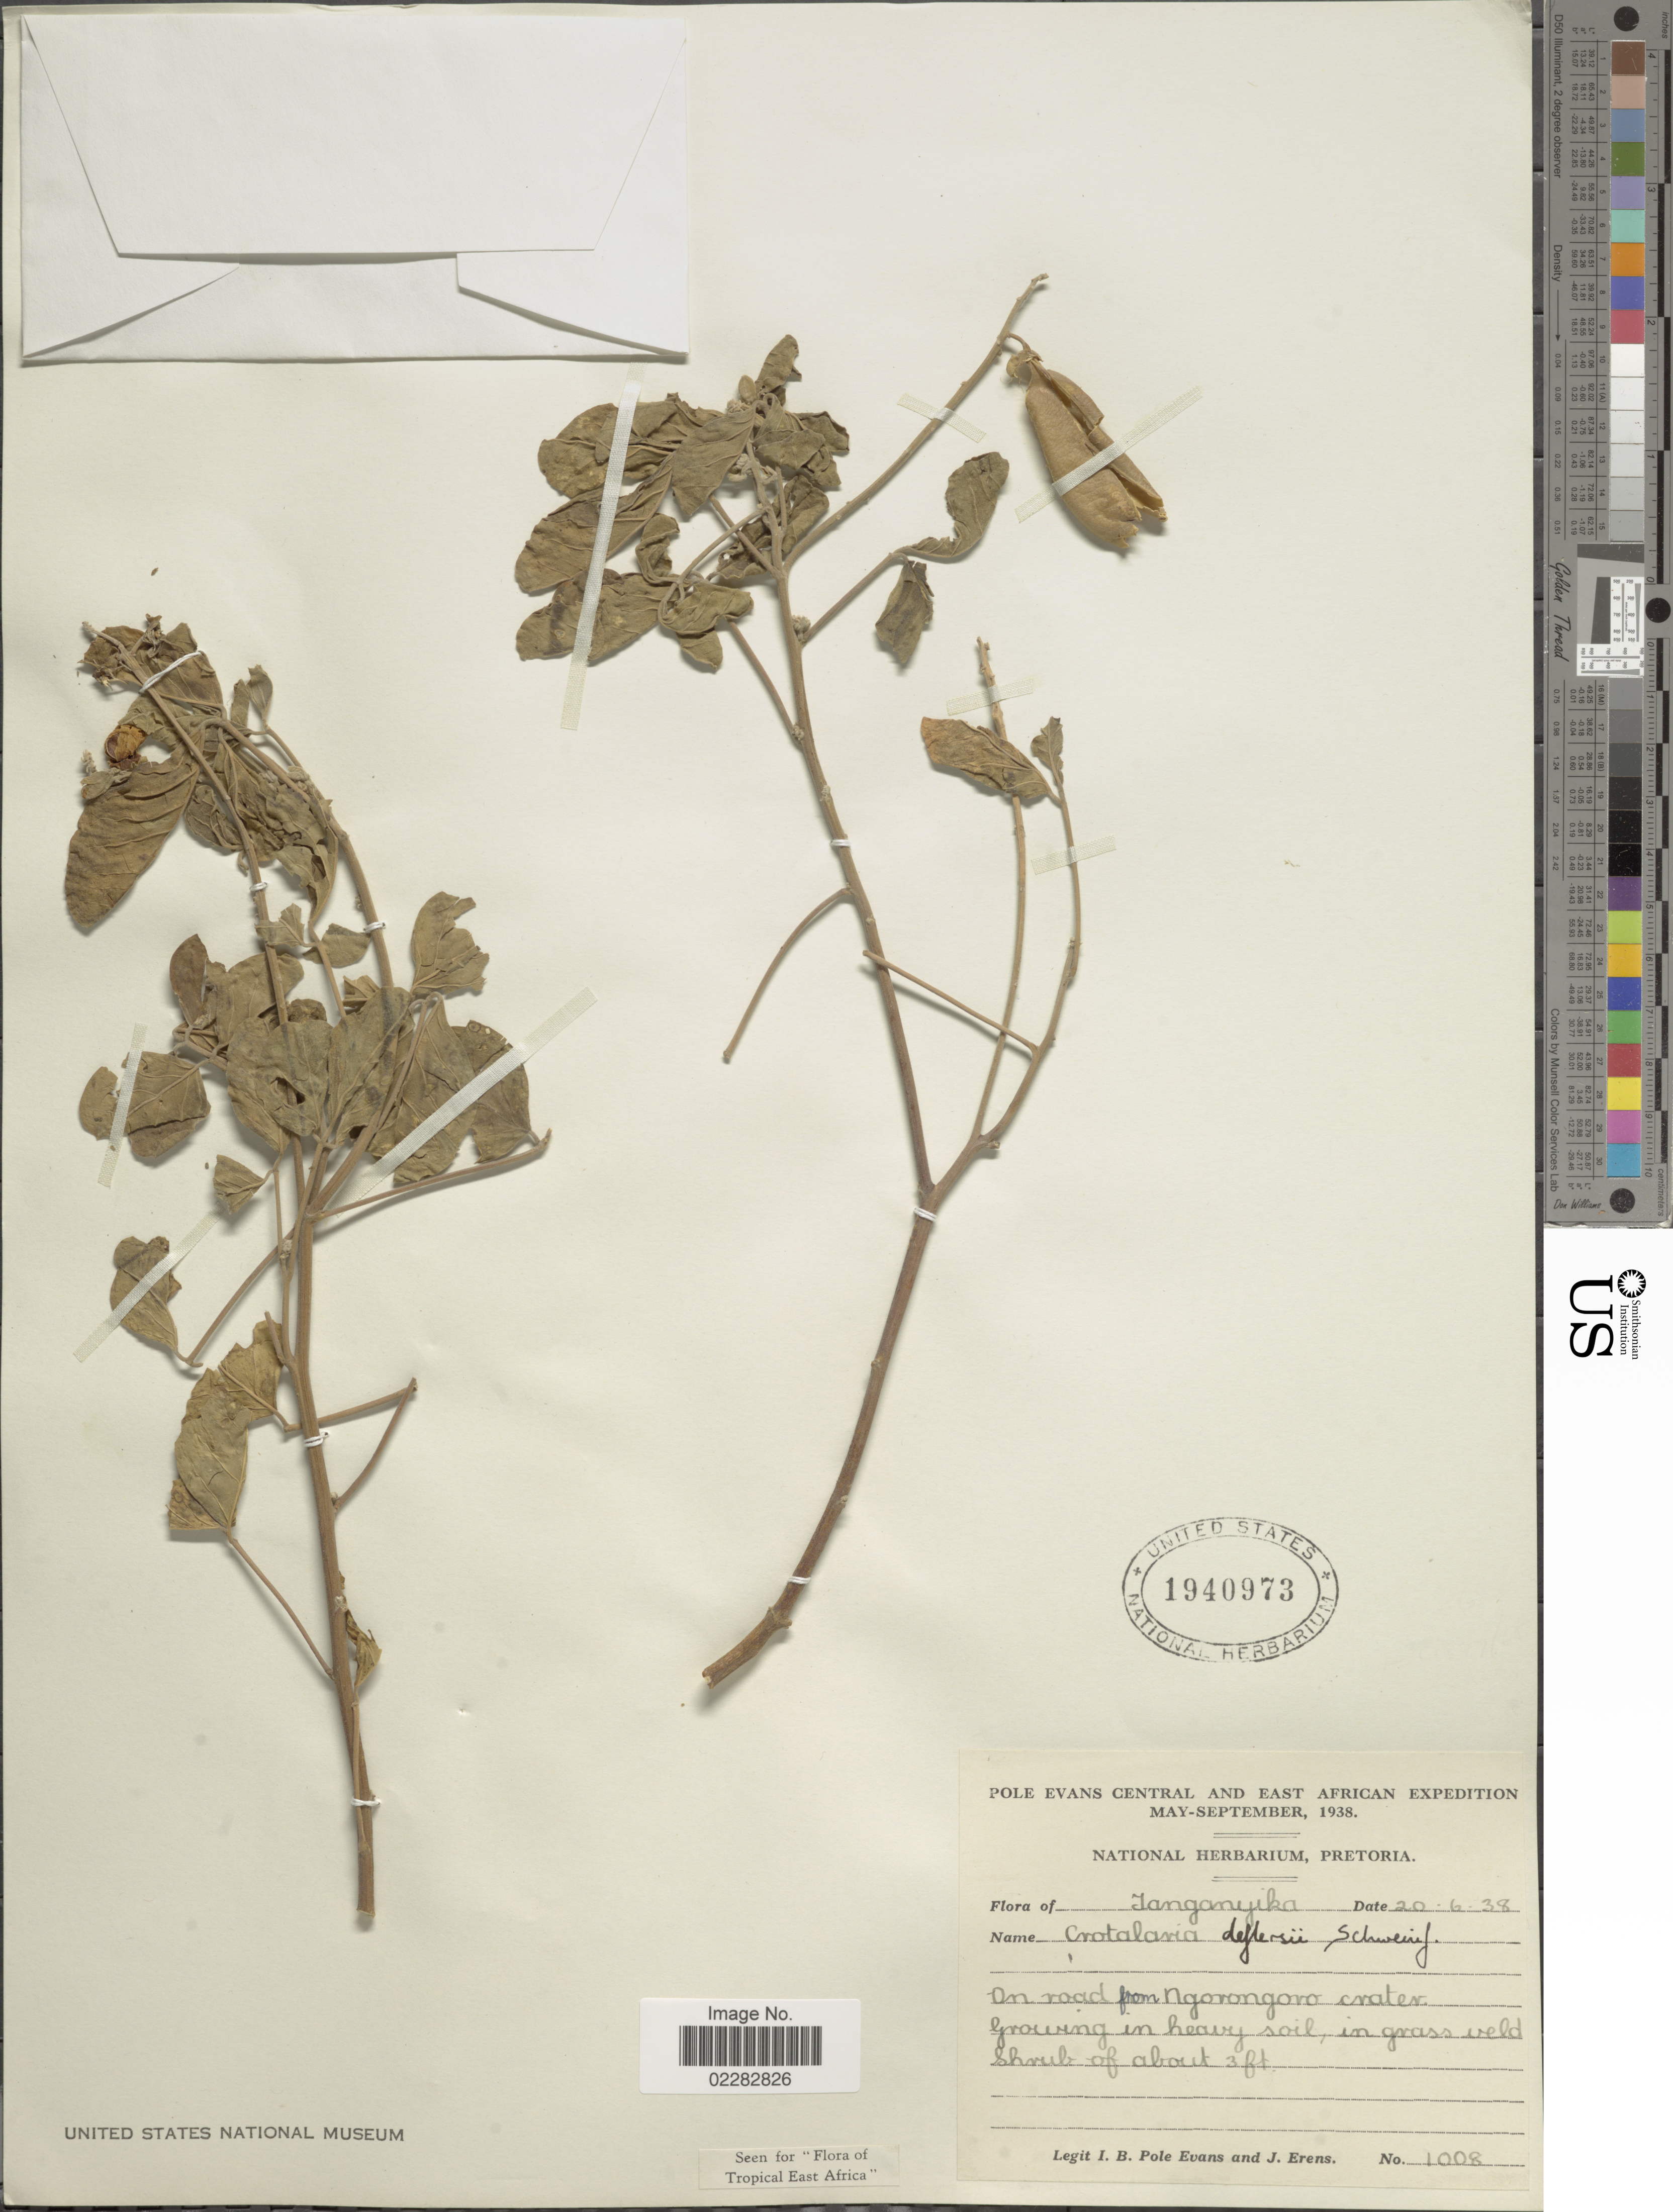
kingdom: Plantae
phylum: Tracheophyta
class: Magnoliopsida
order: Fabales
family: Fabaceae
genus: Crotalaria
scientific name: Crotalaria deflersii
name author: Schweinf.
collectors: I. B. Pole-Evans & J. Erens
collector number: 1008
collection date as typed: Transcribed d/m/y: 20/6/38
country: Tanzania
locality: Tanganyika, on road from Ngorongoro crater.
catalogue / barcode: US 1940973